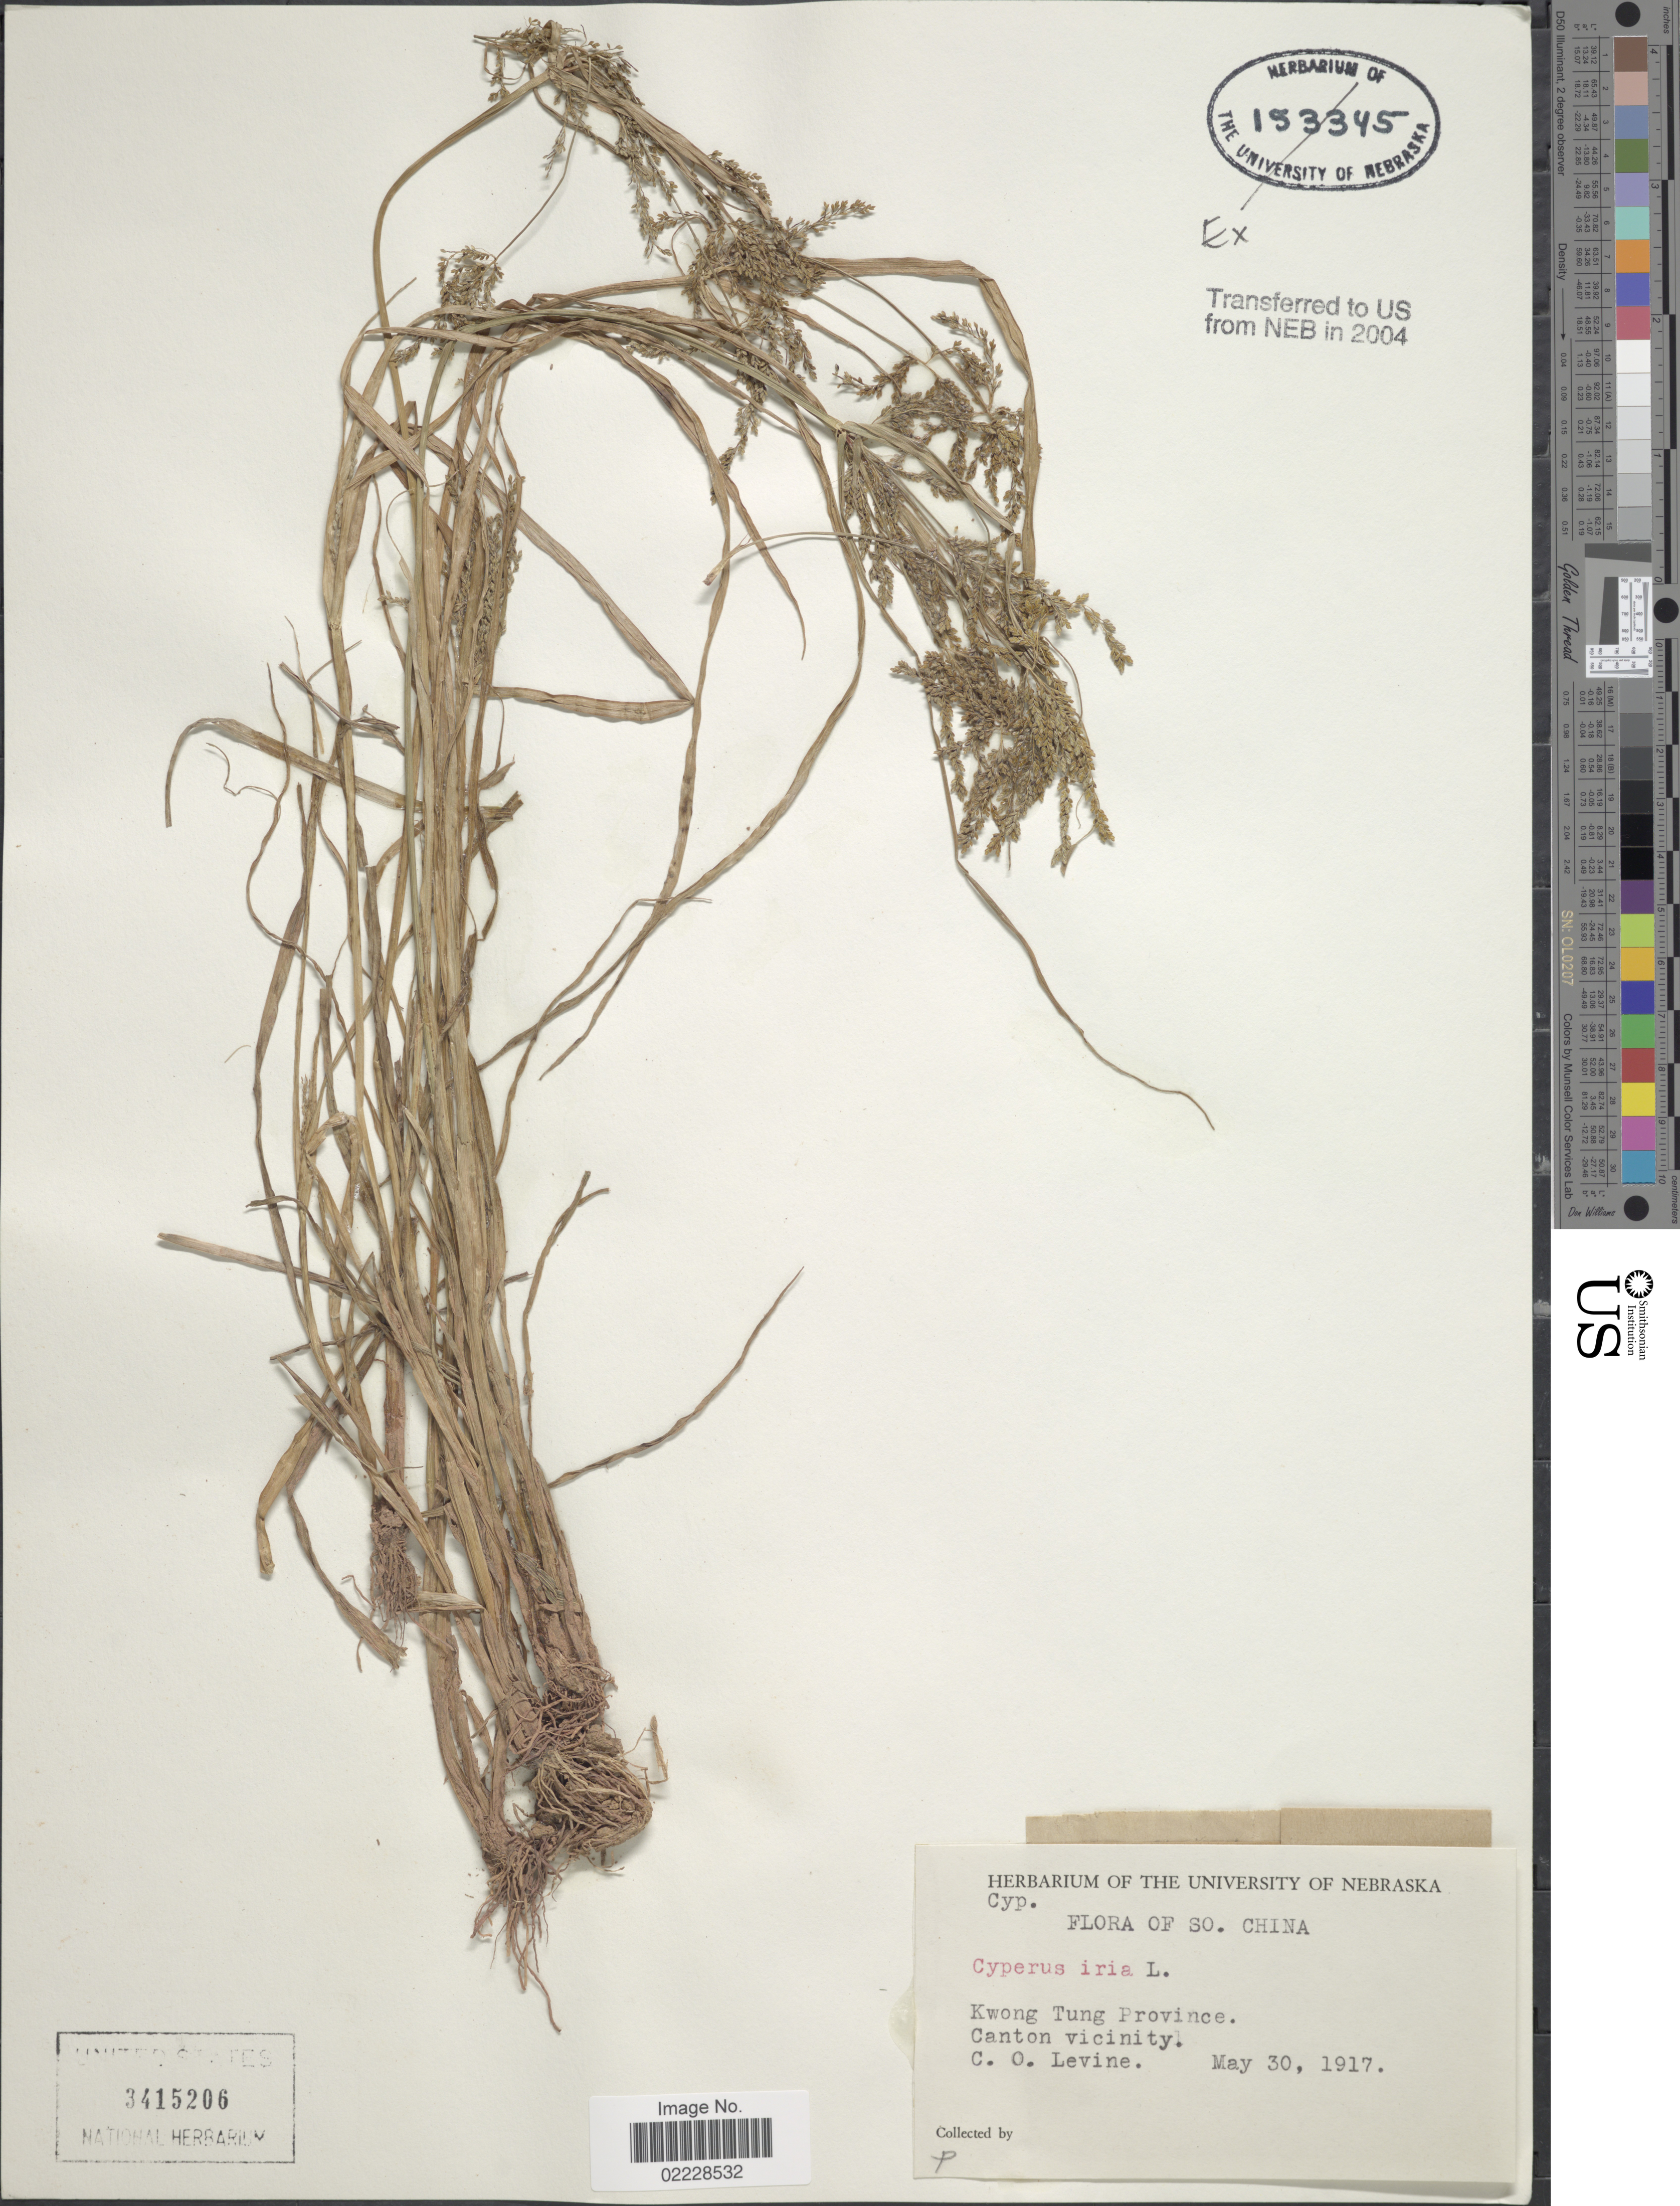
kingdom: Plantae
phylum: Tracheophyta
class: Liliopsida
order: Poales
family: Cyperaceae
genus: Cyperus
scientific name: Cyperus iria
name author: L.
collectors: C. O. Levine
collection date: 1917-05-30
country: China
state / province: Guangdong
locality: Kwong Tung Province, Canton vicinity. So. China.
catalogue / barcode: US 3415206